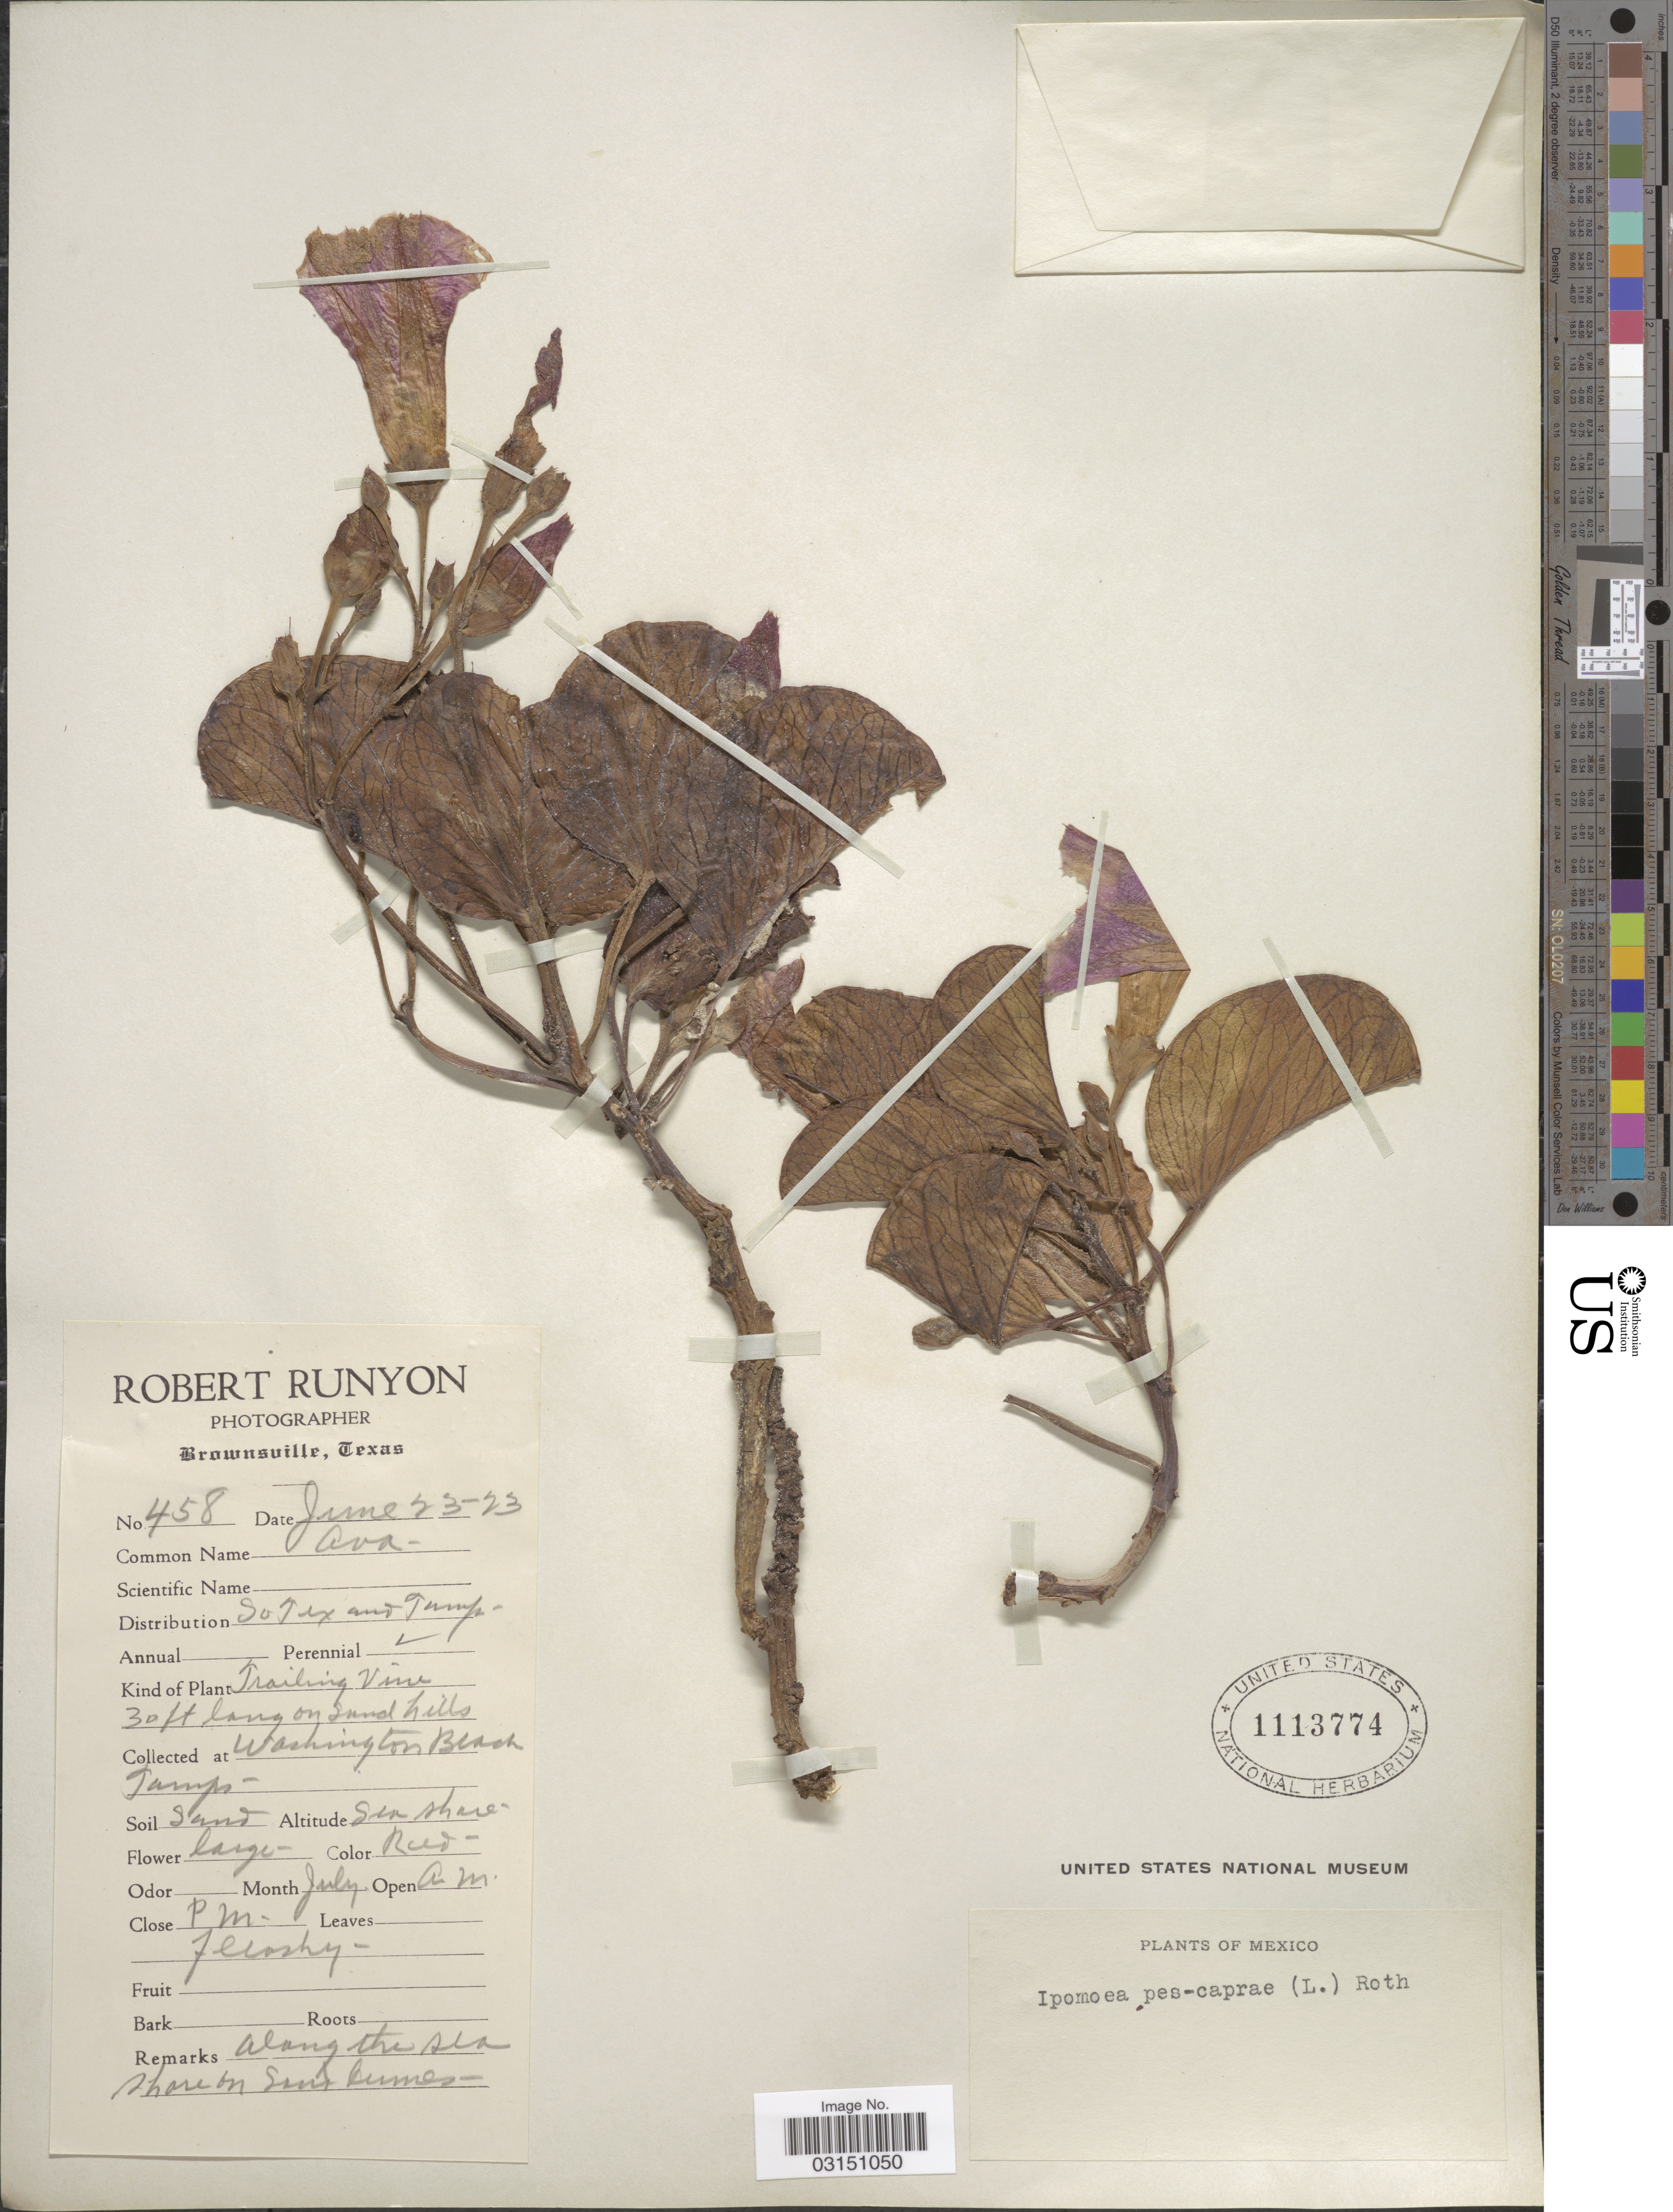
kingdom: Plantae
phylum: Tracheophyta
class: Magnoliopsida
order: Solanales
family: Convolvulaceae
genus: Ipomoea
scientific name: Ipomoea pes-caprae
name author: (L.) R. Br.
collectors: R. Runyon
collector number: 458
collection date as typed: Transcribed d/m/y: 23/6/23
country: Mexico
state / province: Tamaulipas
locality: Washington Beach.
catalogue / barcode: US 1113774